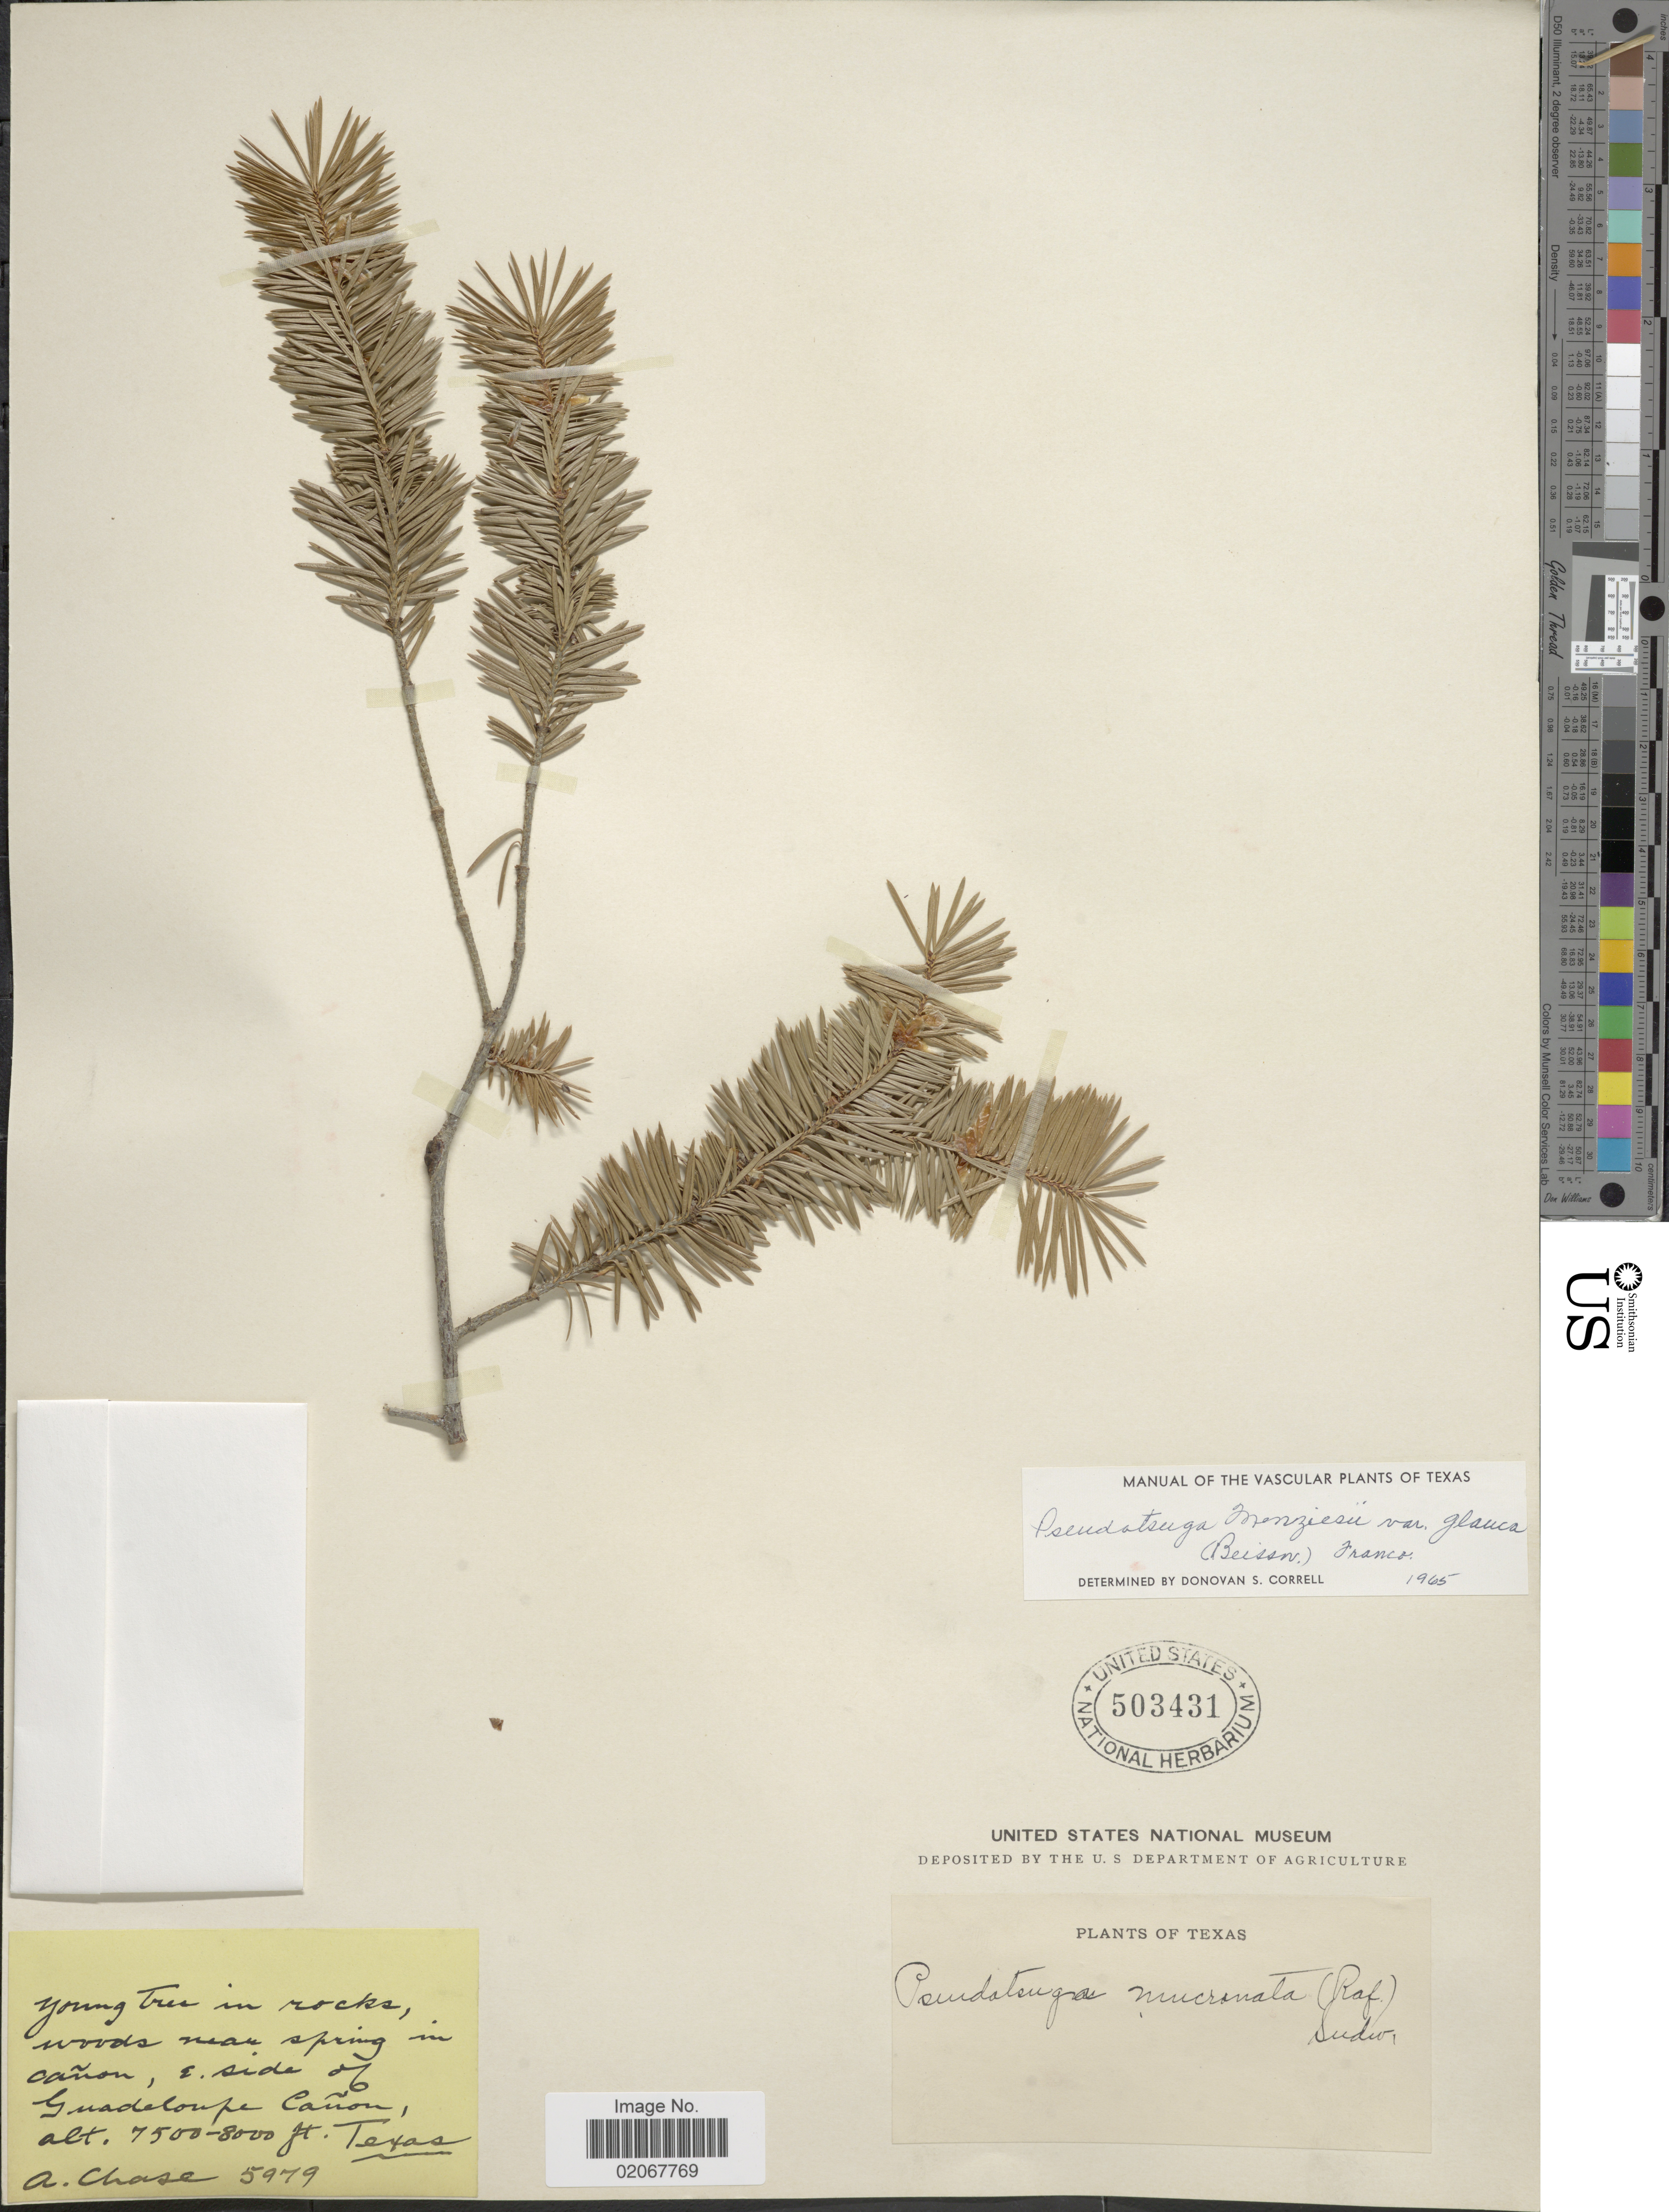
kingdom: Plantae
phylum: Tracheophyta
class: Pinopsida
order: Pinales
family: Pinaceae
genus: Pseudotsuga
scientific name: Pseudotsuga menziesii var. glauca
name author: (Beissn.) Franco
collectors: A. Purchase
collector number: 5979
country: United States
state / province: Texas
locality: Near spring in canon, e. side of Guadeloupe Canon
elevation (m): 2286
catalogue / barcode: US 503431